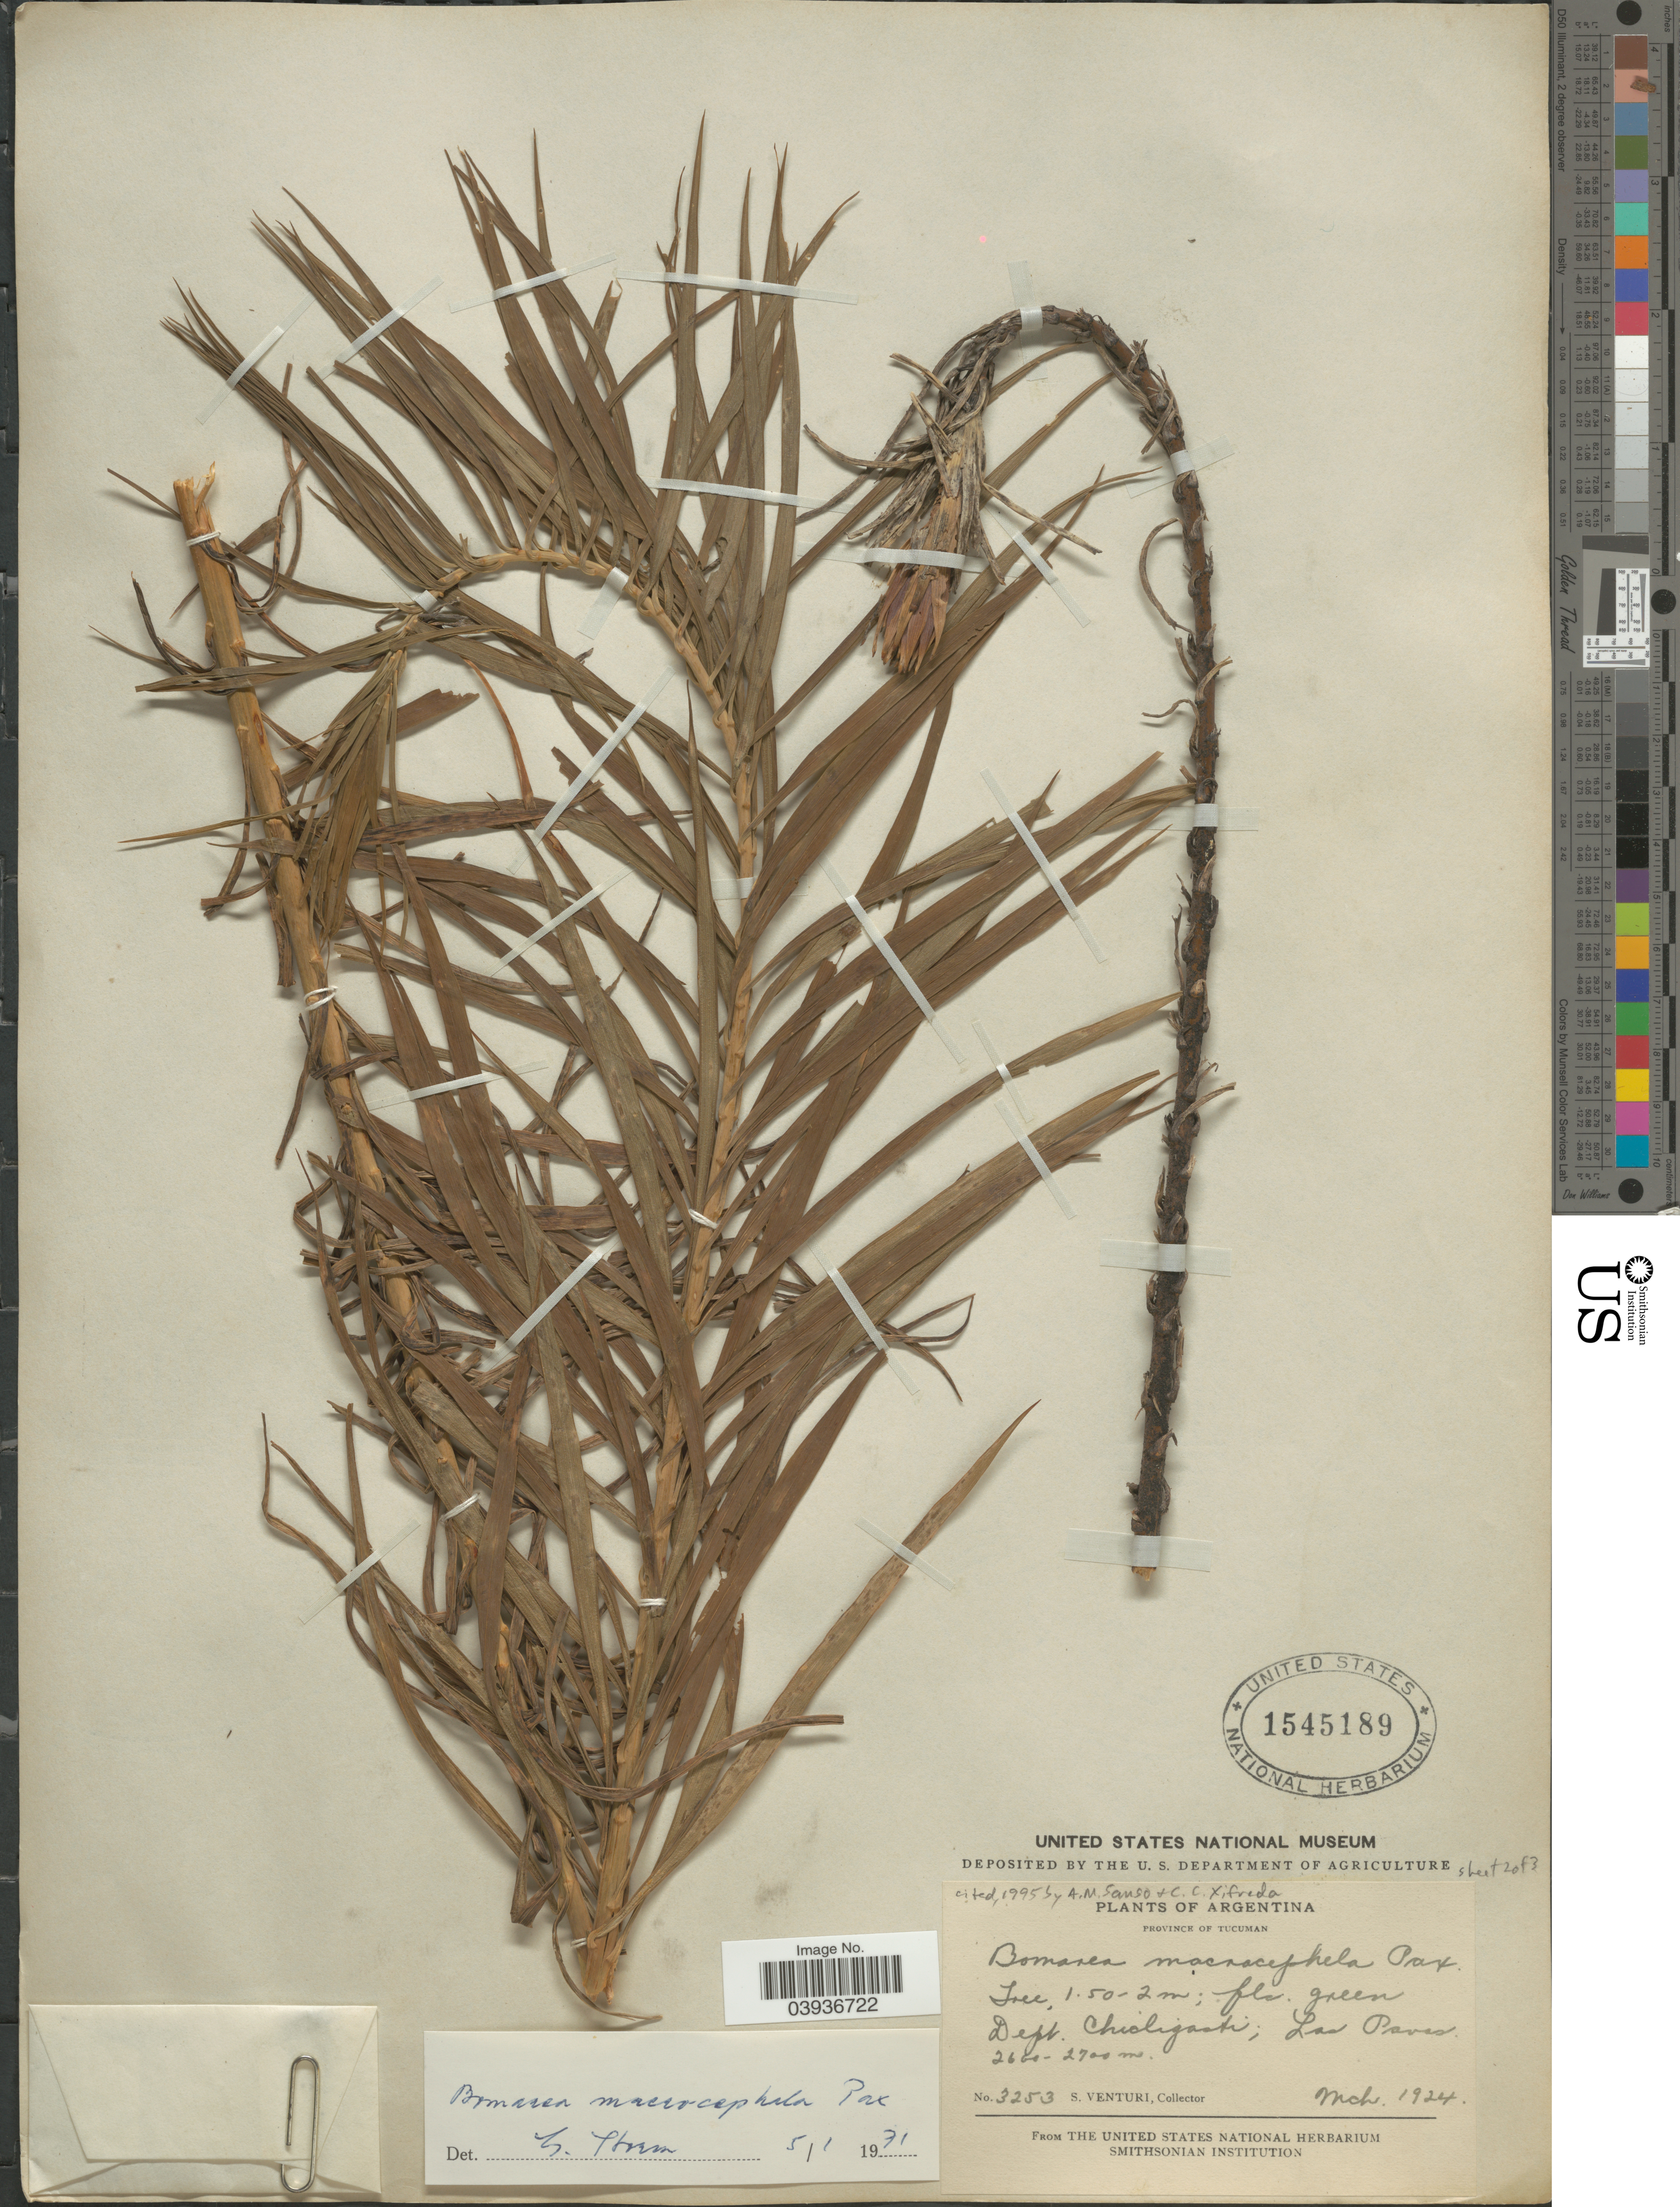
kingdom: Plantae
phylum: Tracheophyta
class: Liliopsida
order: Liliales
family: Alstroemeriaceae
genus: Bomarea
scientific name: Bomarea macrocephala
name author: Pax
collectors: S. Venturi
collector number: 3253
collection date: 1924-03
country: Argentina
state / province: Tucuman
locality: Dept. Chicligasti; Las Pavas.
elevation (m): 2600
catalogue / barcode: US 1545189